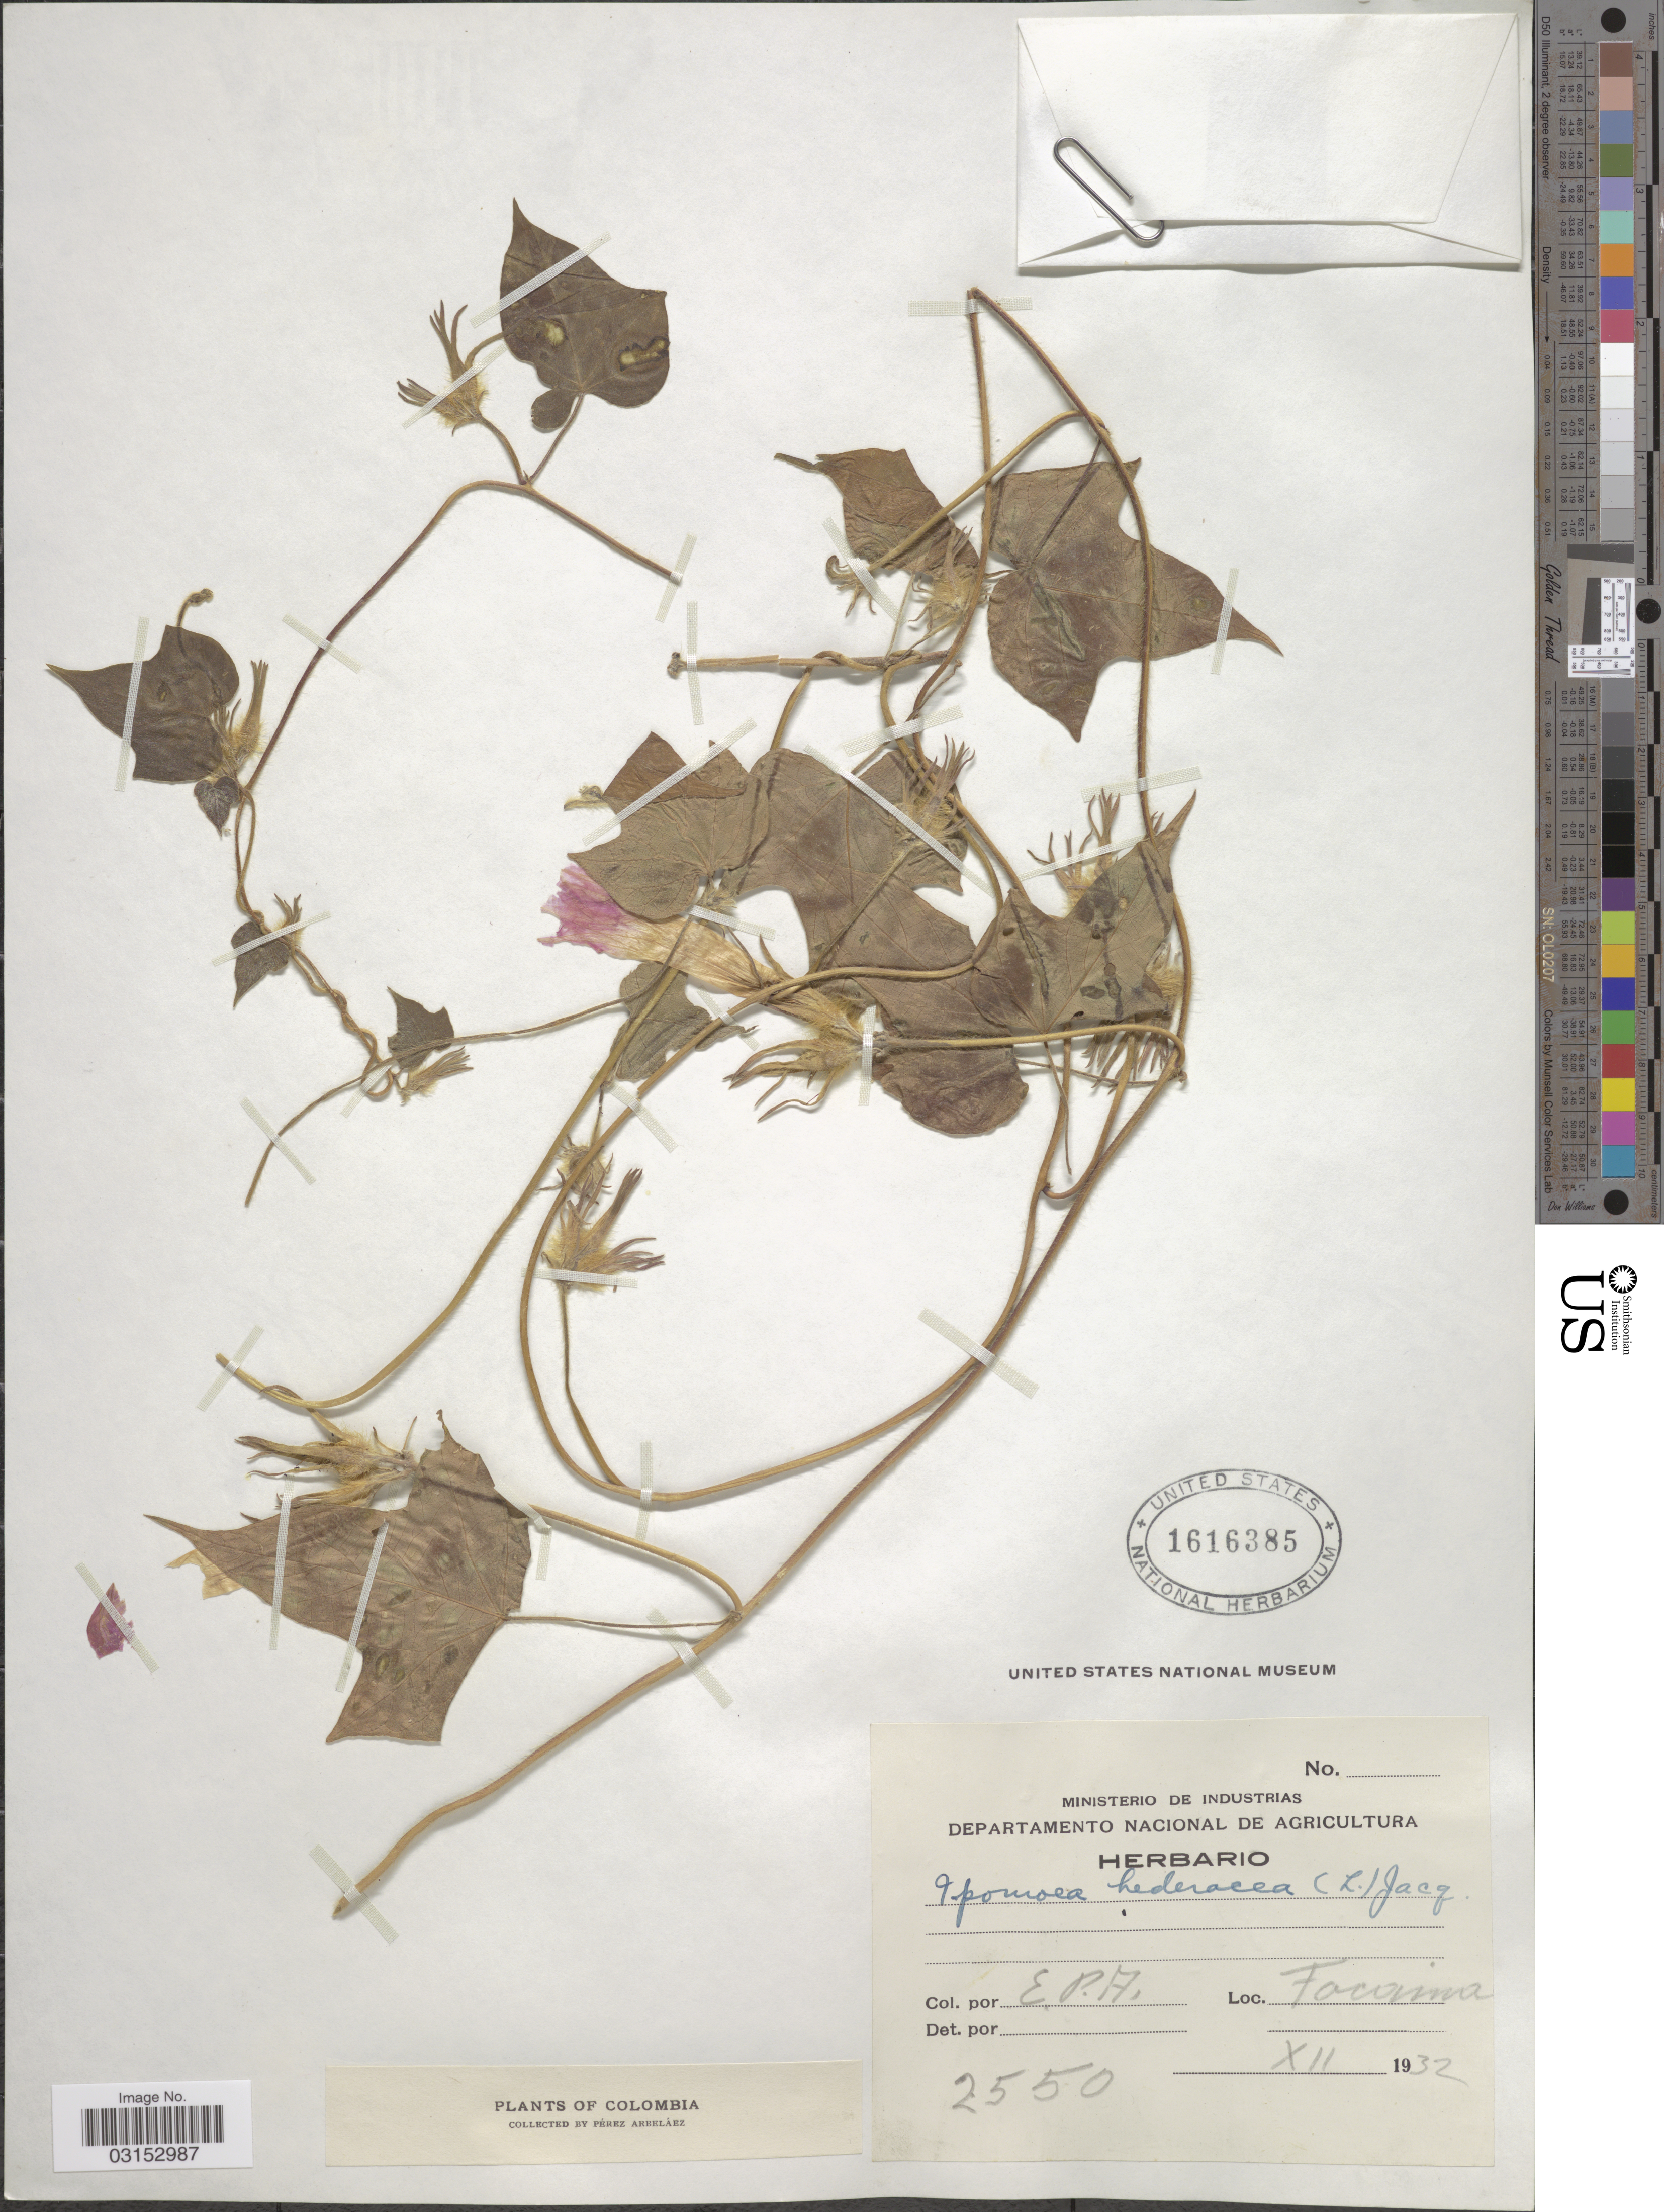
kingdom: Plantae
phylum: Tracheophyta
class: Magnoliopsida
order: Solanales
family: Convolvulaceae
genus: Ipomoea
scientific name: Ipomoea nil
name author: (L.) Roth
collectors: E. Pérez Arbeláez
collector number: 2550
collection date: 1932-12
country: Colombia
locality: Tocaima.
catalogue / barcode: US 1616385